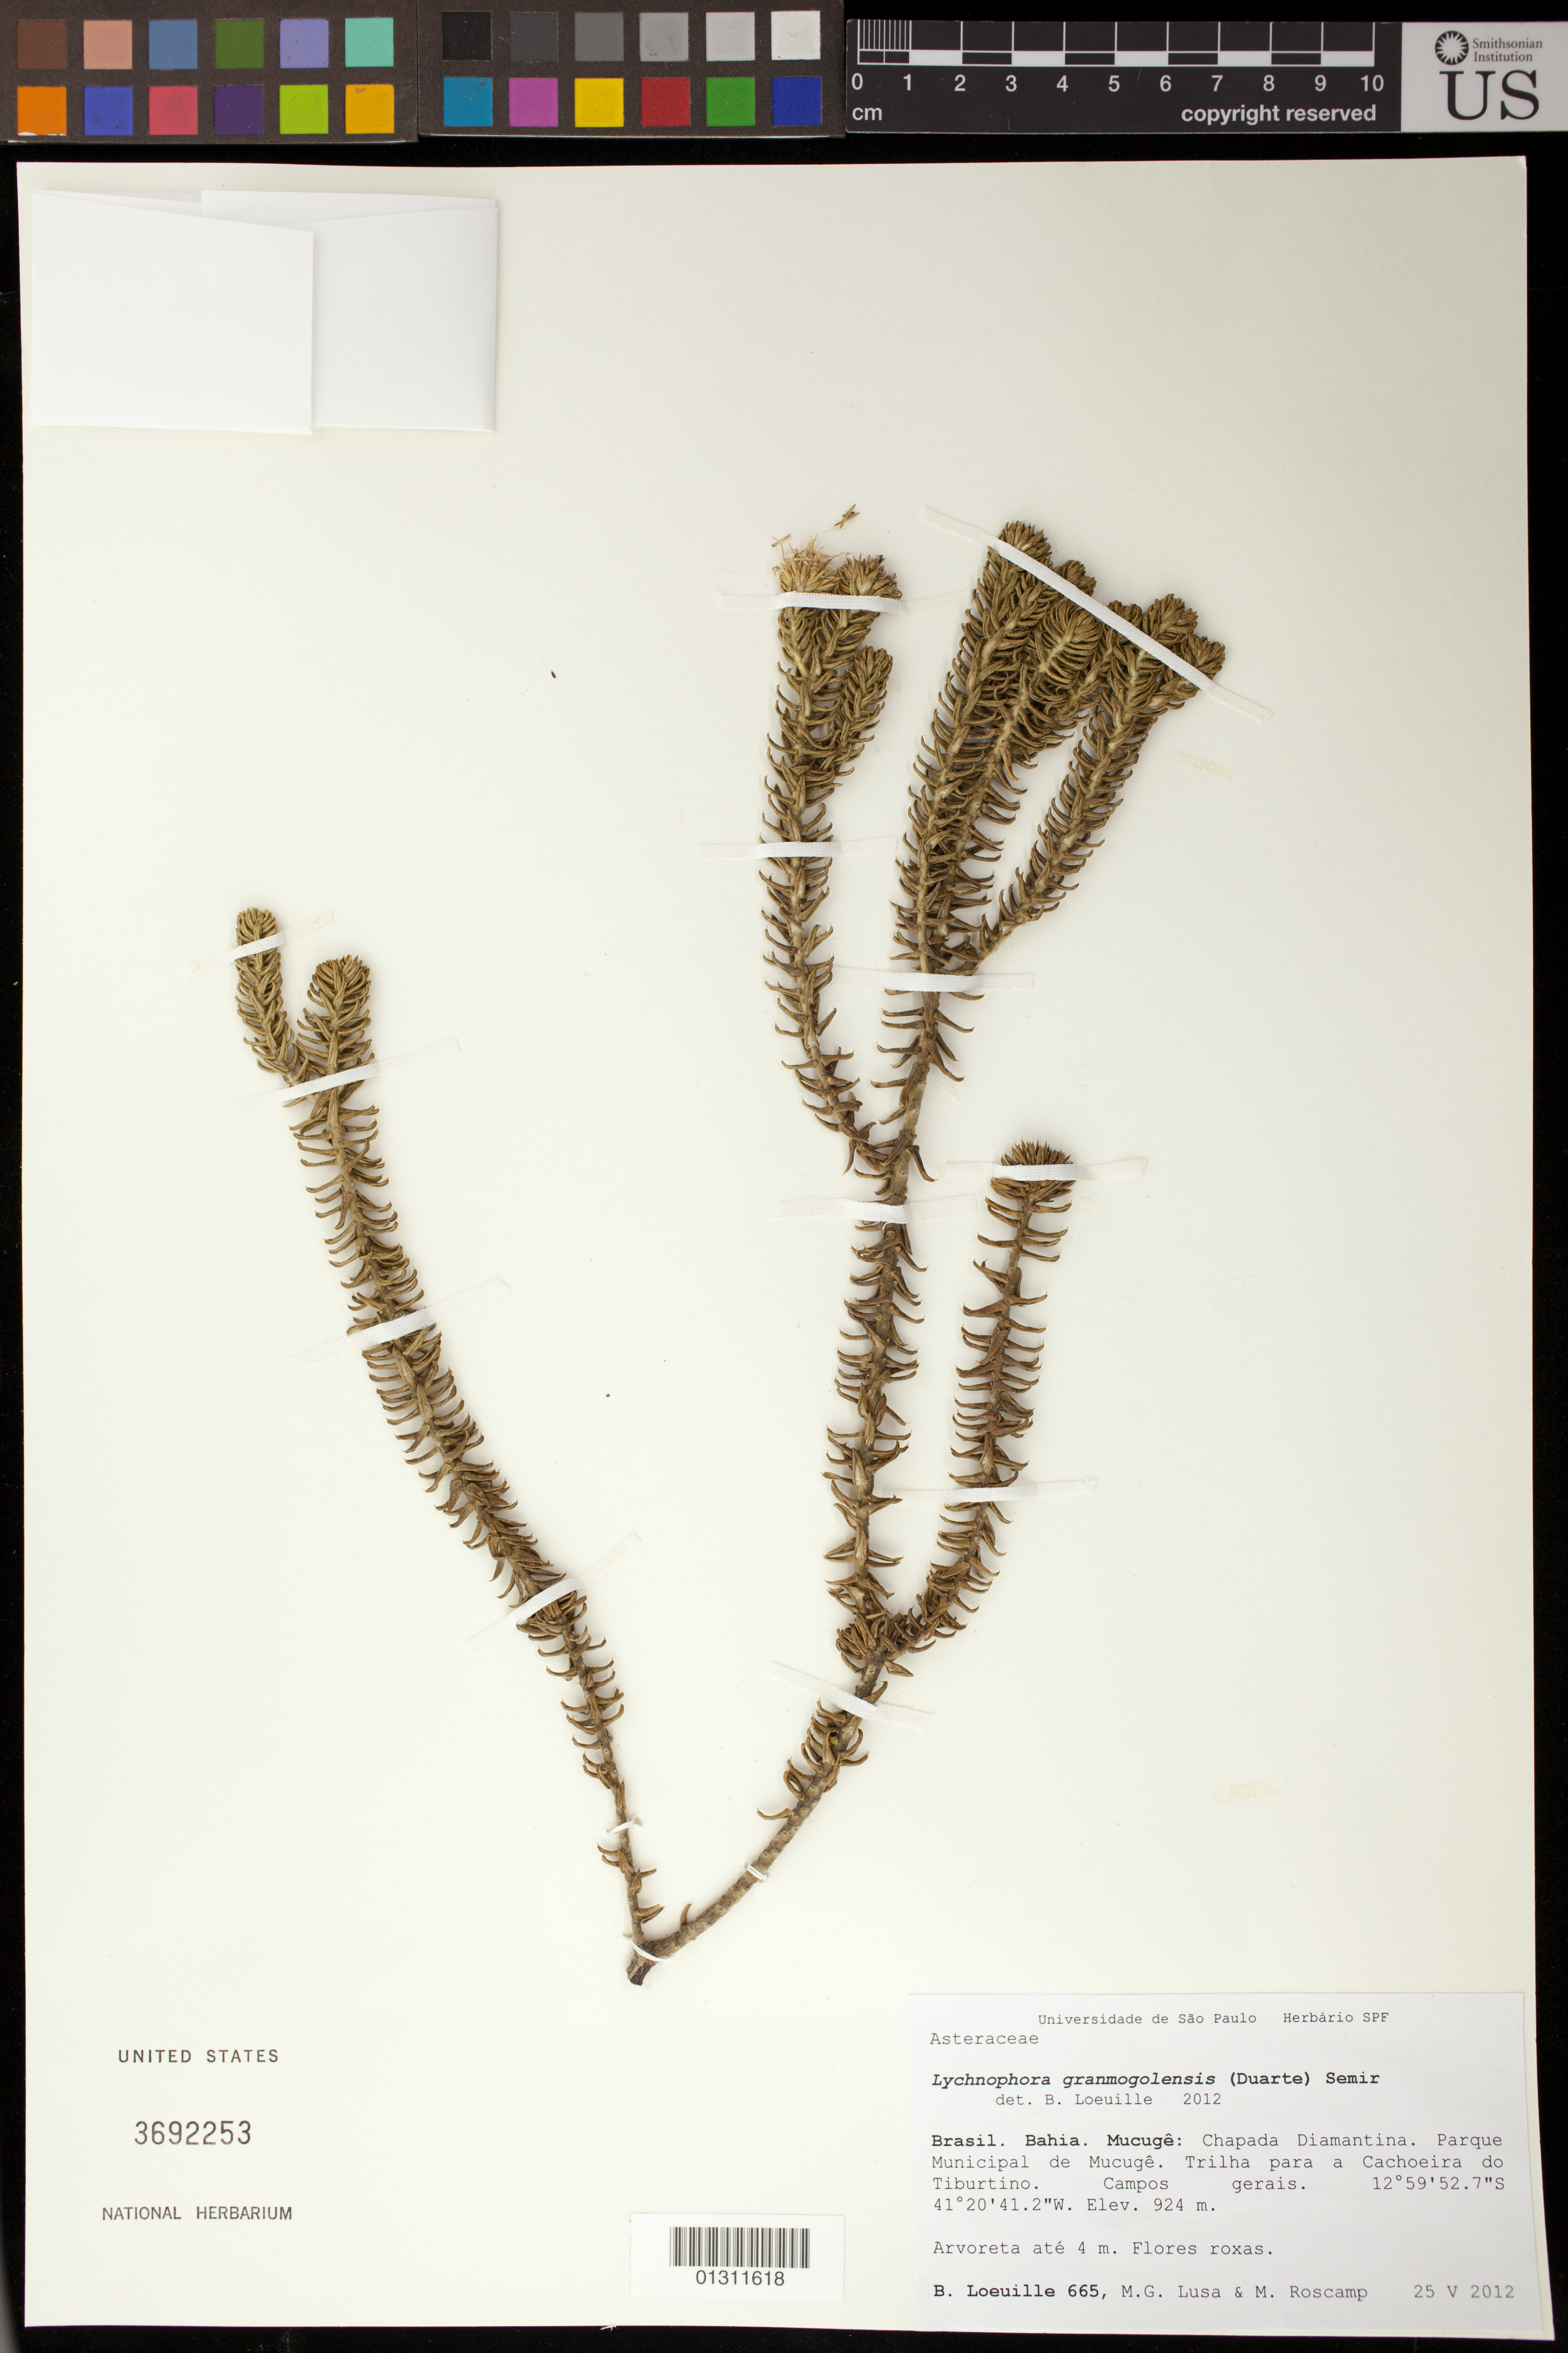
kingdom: Plantae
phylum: Tracheophyta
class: Magnoliopsida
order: Asterales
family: Asteraceae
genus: Lychnophora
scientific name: Lychnophora granmogolensis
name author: (Duarte) D.J.N. Hind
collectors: B. Loeuille, M. Lusa & M. Roscamp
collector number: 665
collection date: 2012-05-25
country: Brazil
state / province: Bahia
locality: Mucuge: Chapada Dimantina. Parque Municipal de Mucuge. Trilha para a Cachoeira do Tiburtino.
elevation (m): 924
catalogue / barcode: US 3692253